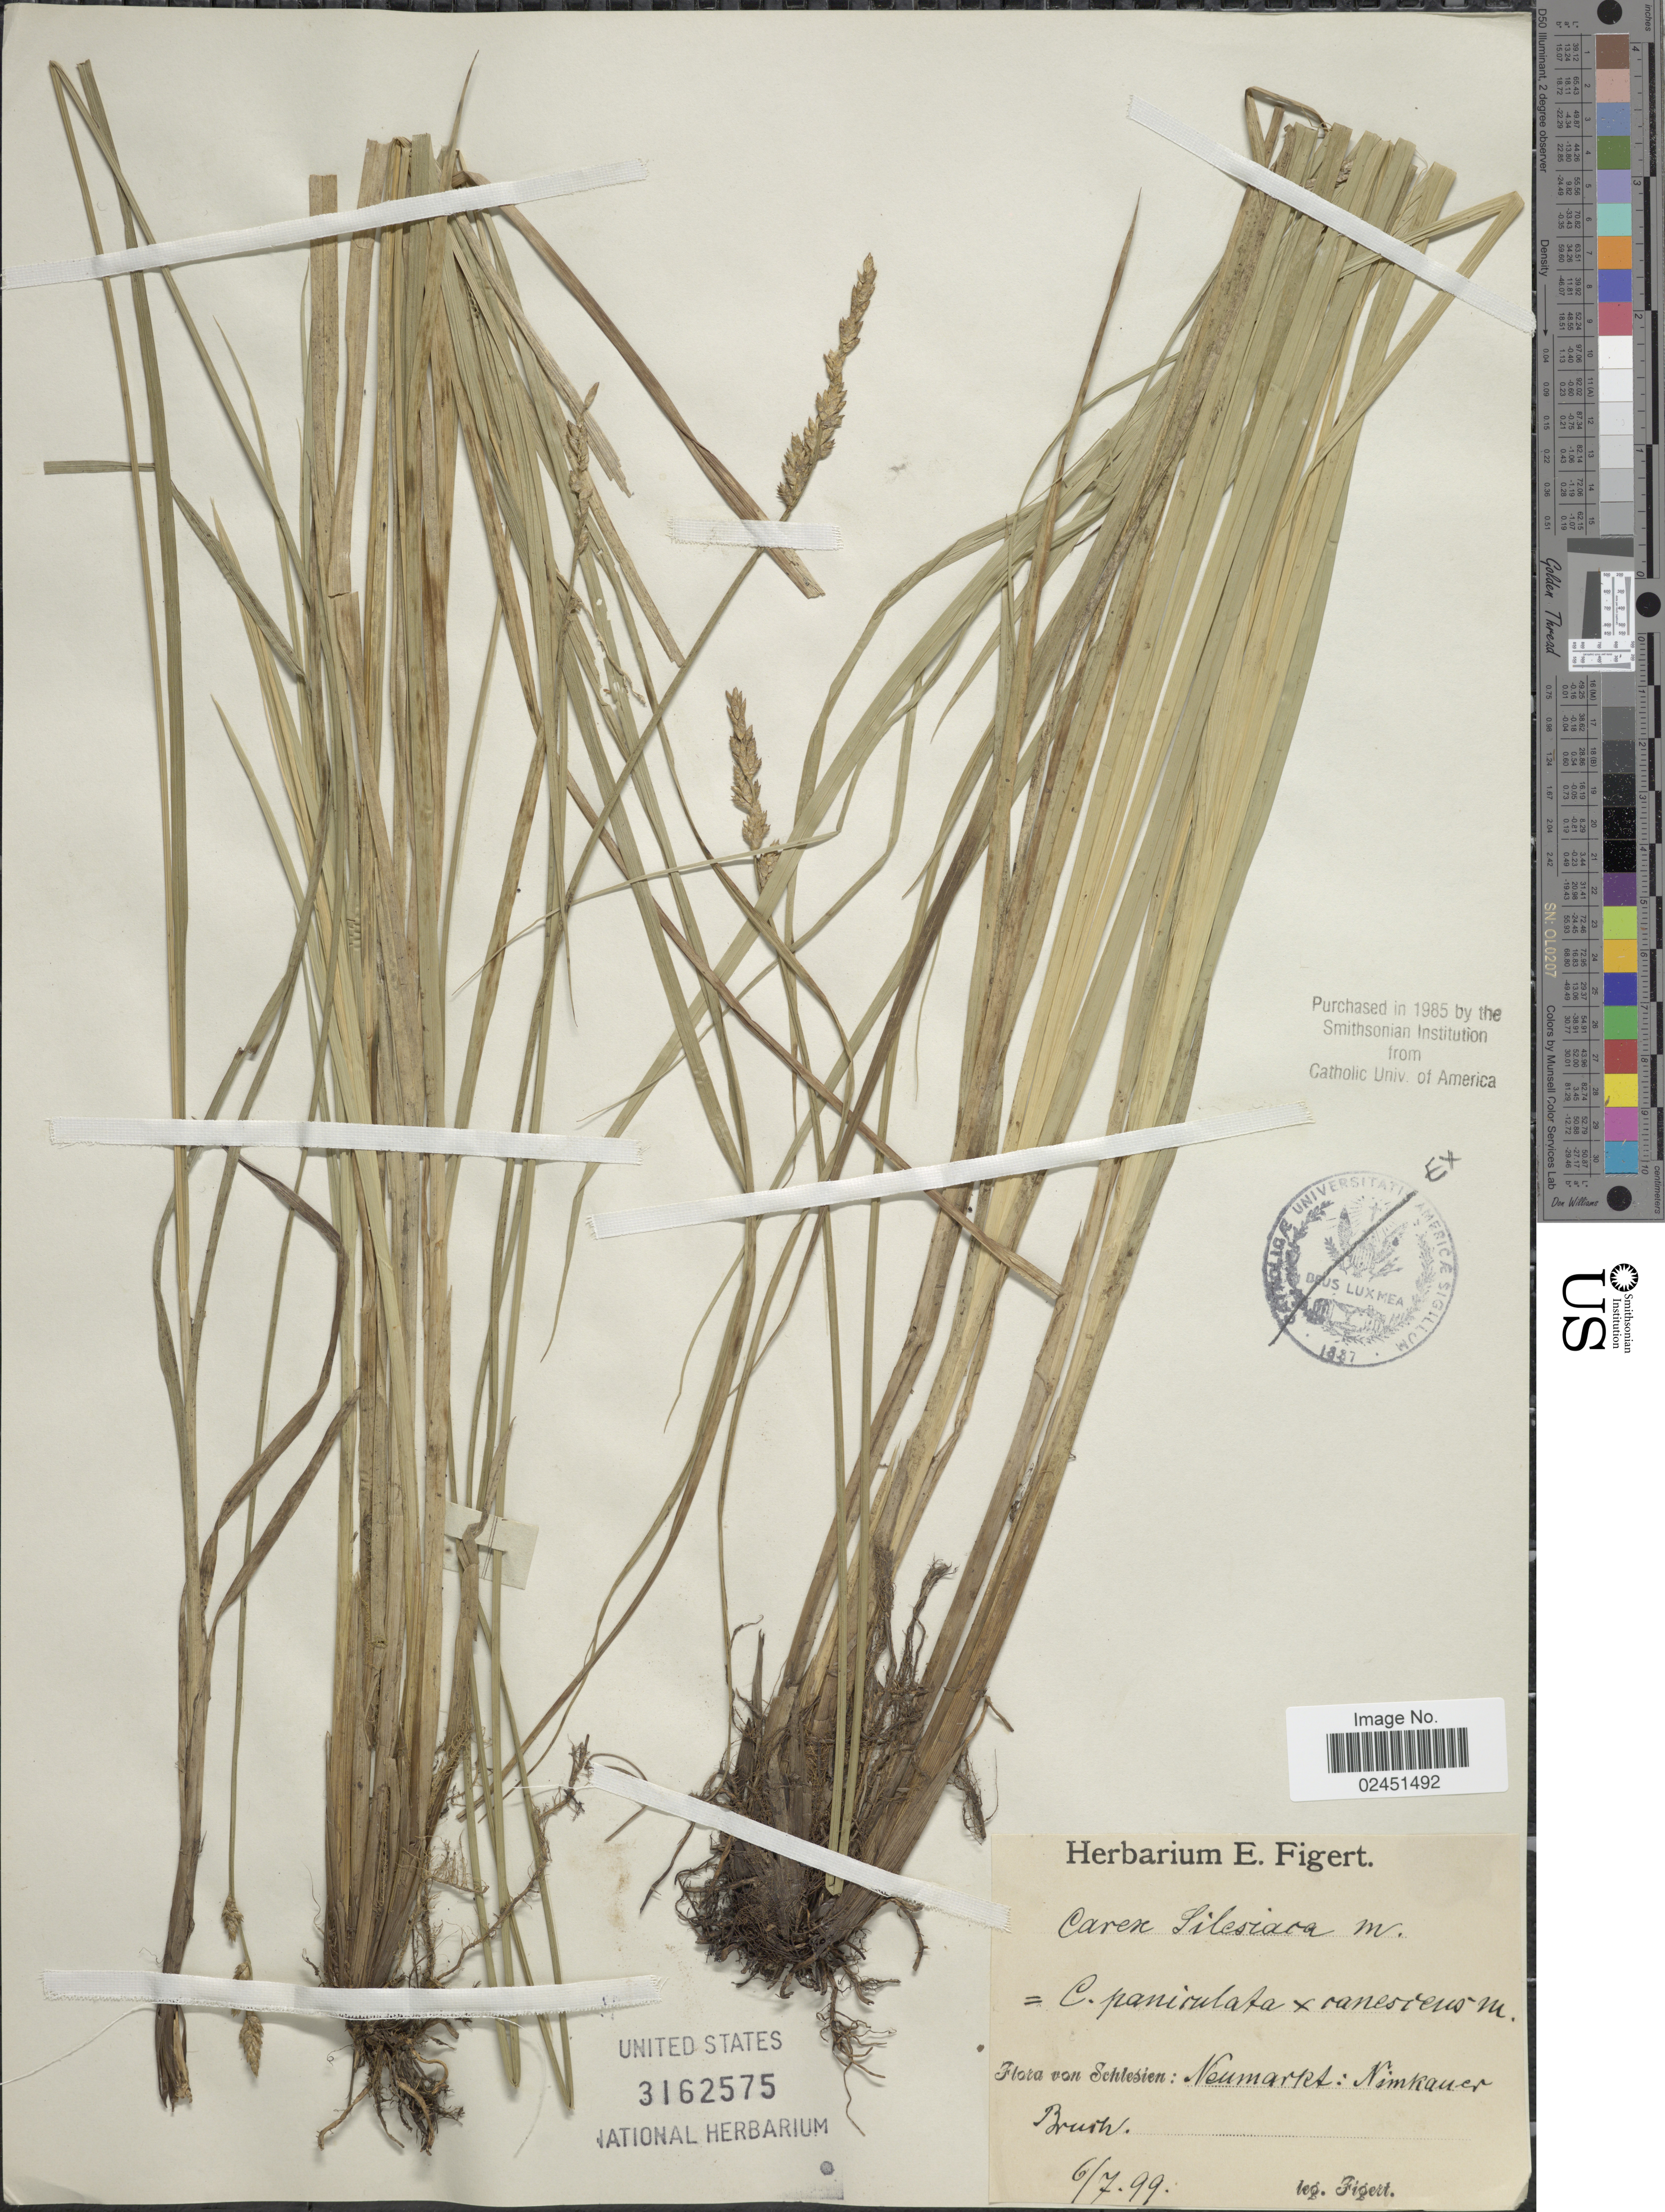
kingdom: Plantae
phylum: Tracheophyta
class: Liliopsida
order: Poales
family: Cyperaceae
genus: Carex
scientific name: Carex paniculata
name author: L.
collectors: Figert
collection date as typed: Transcribed d/m/y: 6/7/99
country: Germany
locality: Schlesien: Neumarka: Nimkauer, Bruth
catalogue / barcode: US 3162575